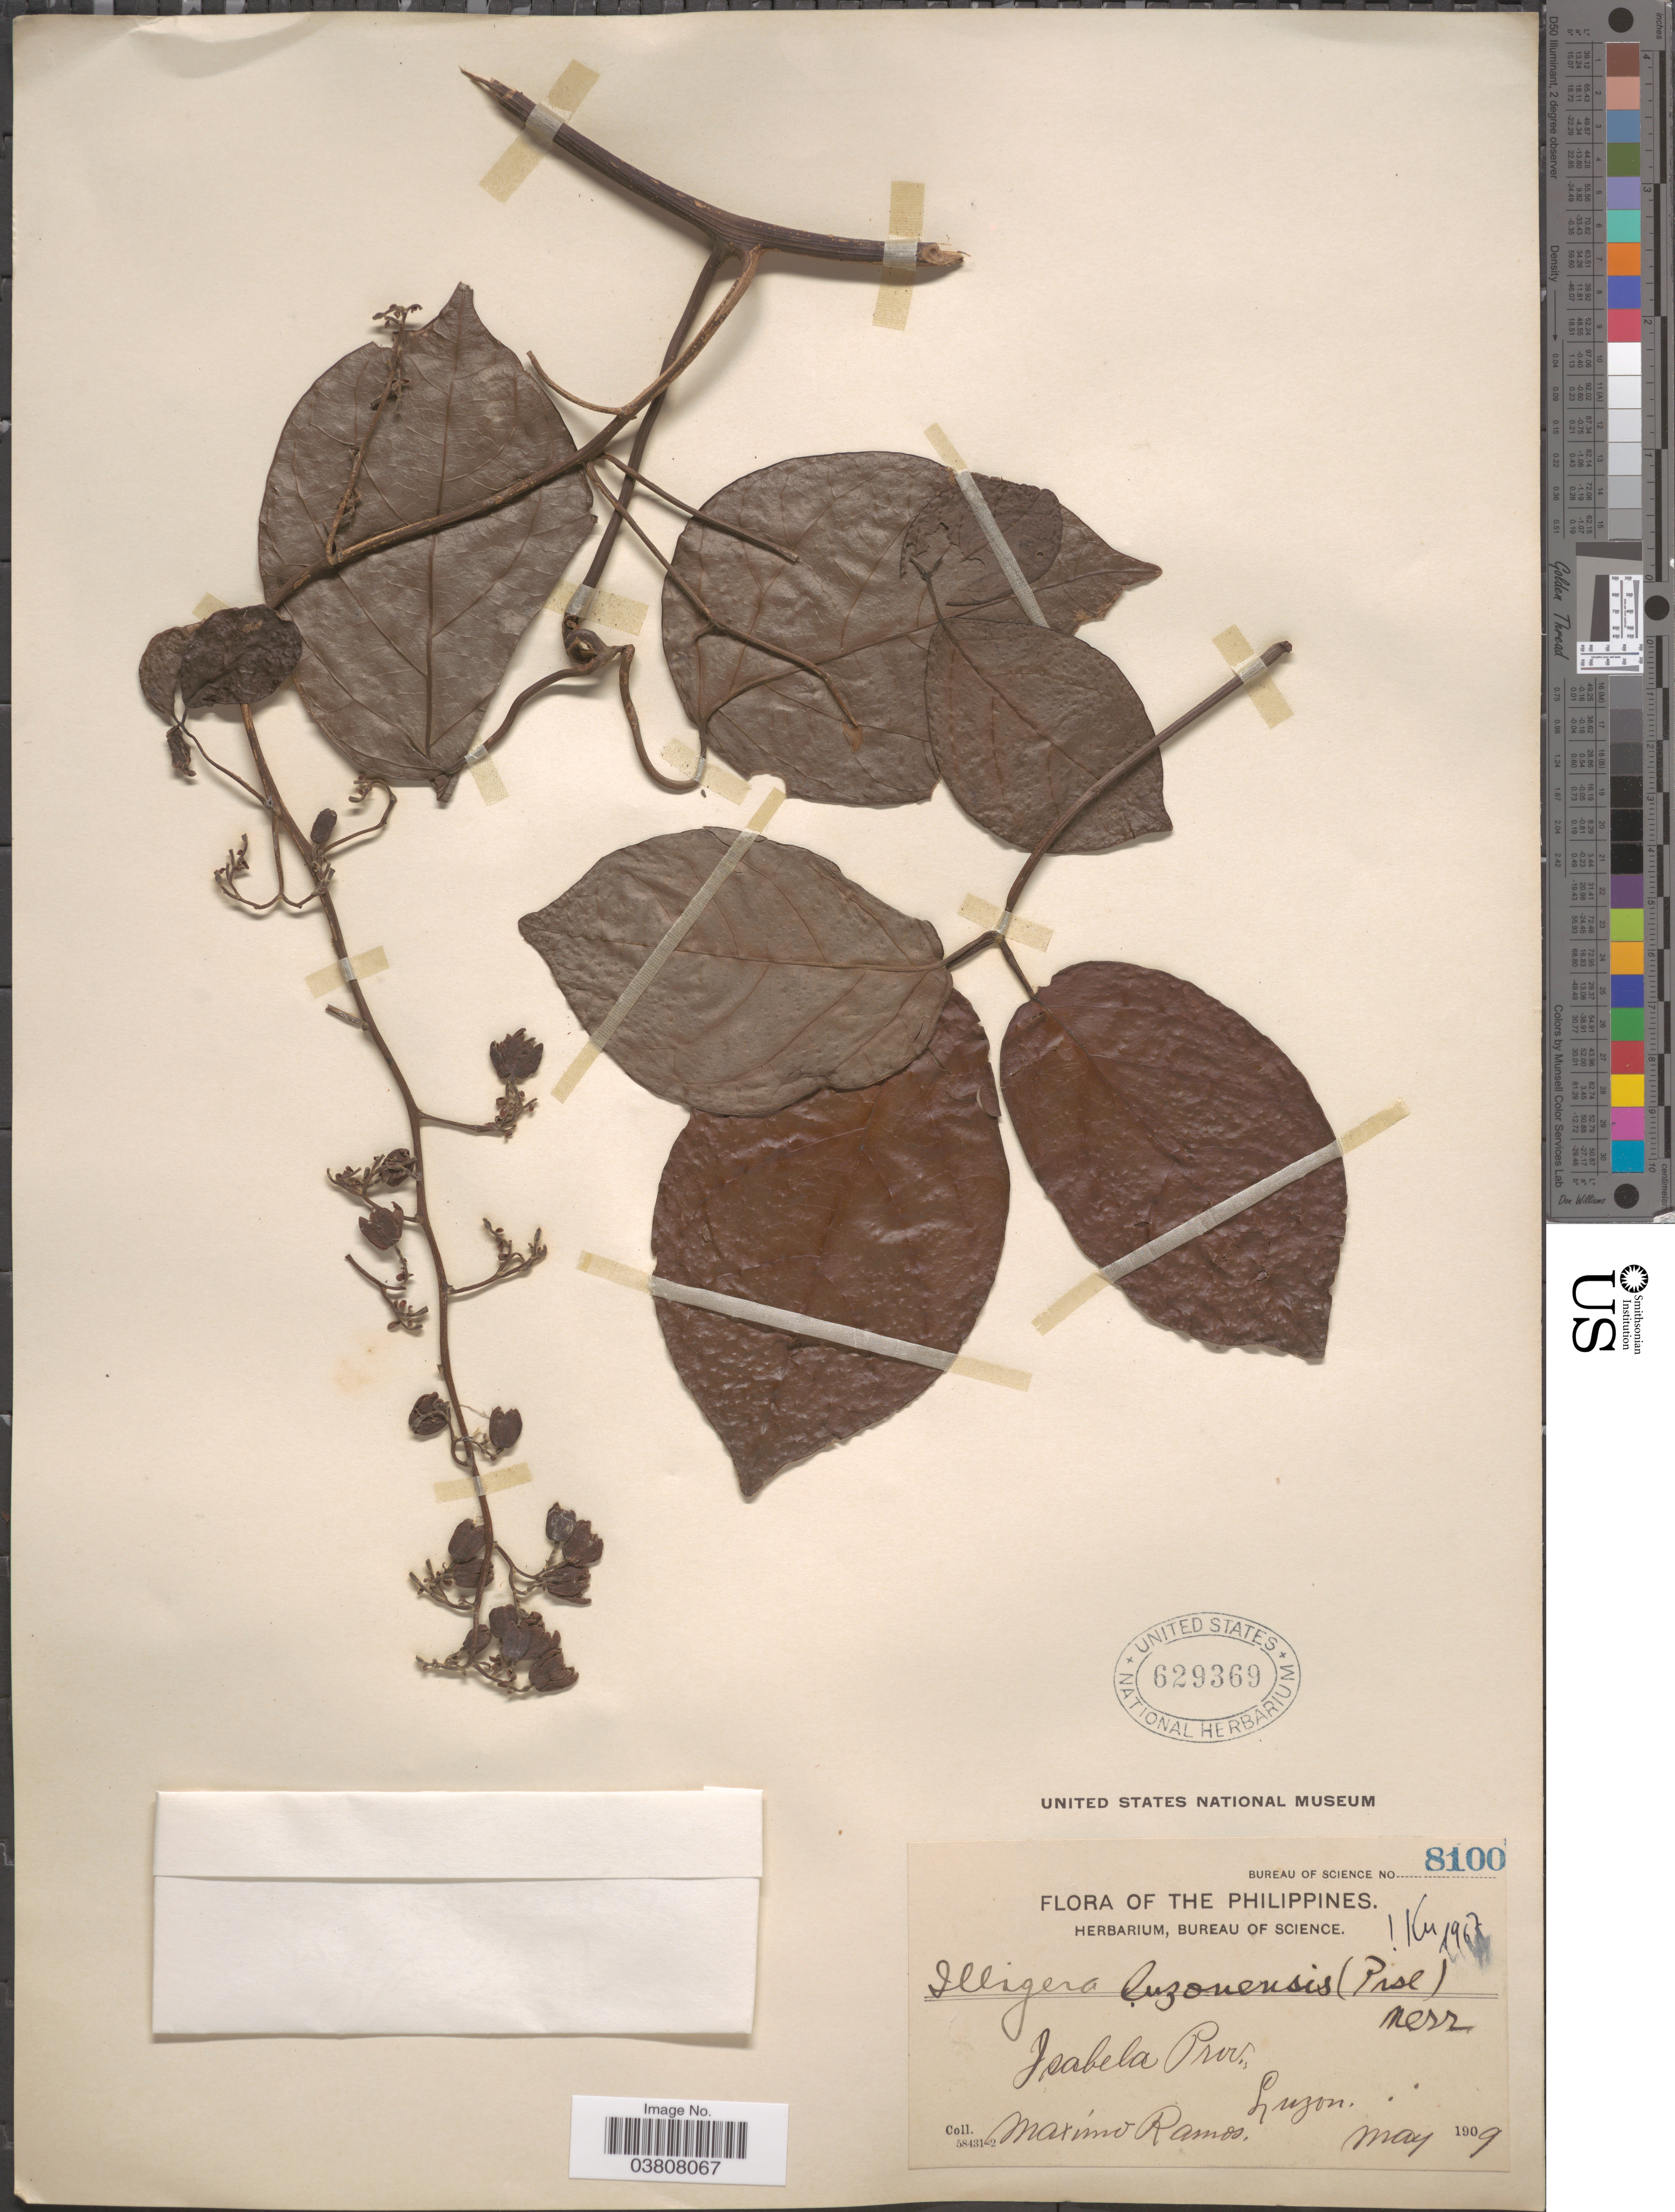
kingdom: Plantae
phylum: Tracheophyta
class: Magnoliopsida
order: Laurales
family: Hernandiaceae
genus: Illigera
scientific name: Illigera luzonensis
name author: (C. Presl) Merr.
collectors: M. Ramos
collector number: Bureau of Science 8100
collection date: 1909-05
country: Philippines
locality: Isabella Prov., Luzon.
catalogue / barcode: US 629369